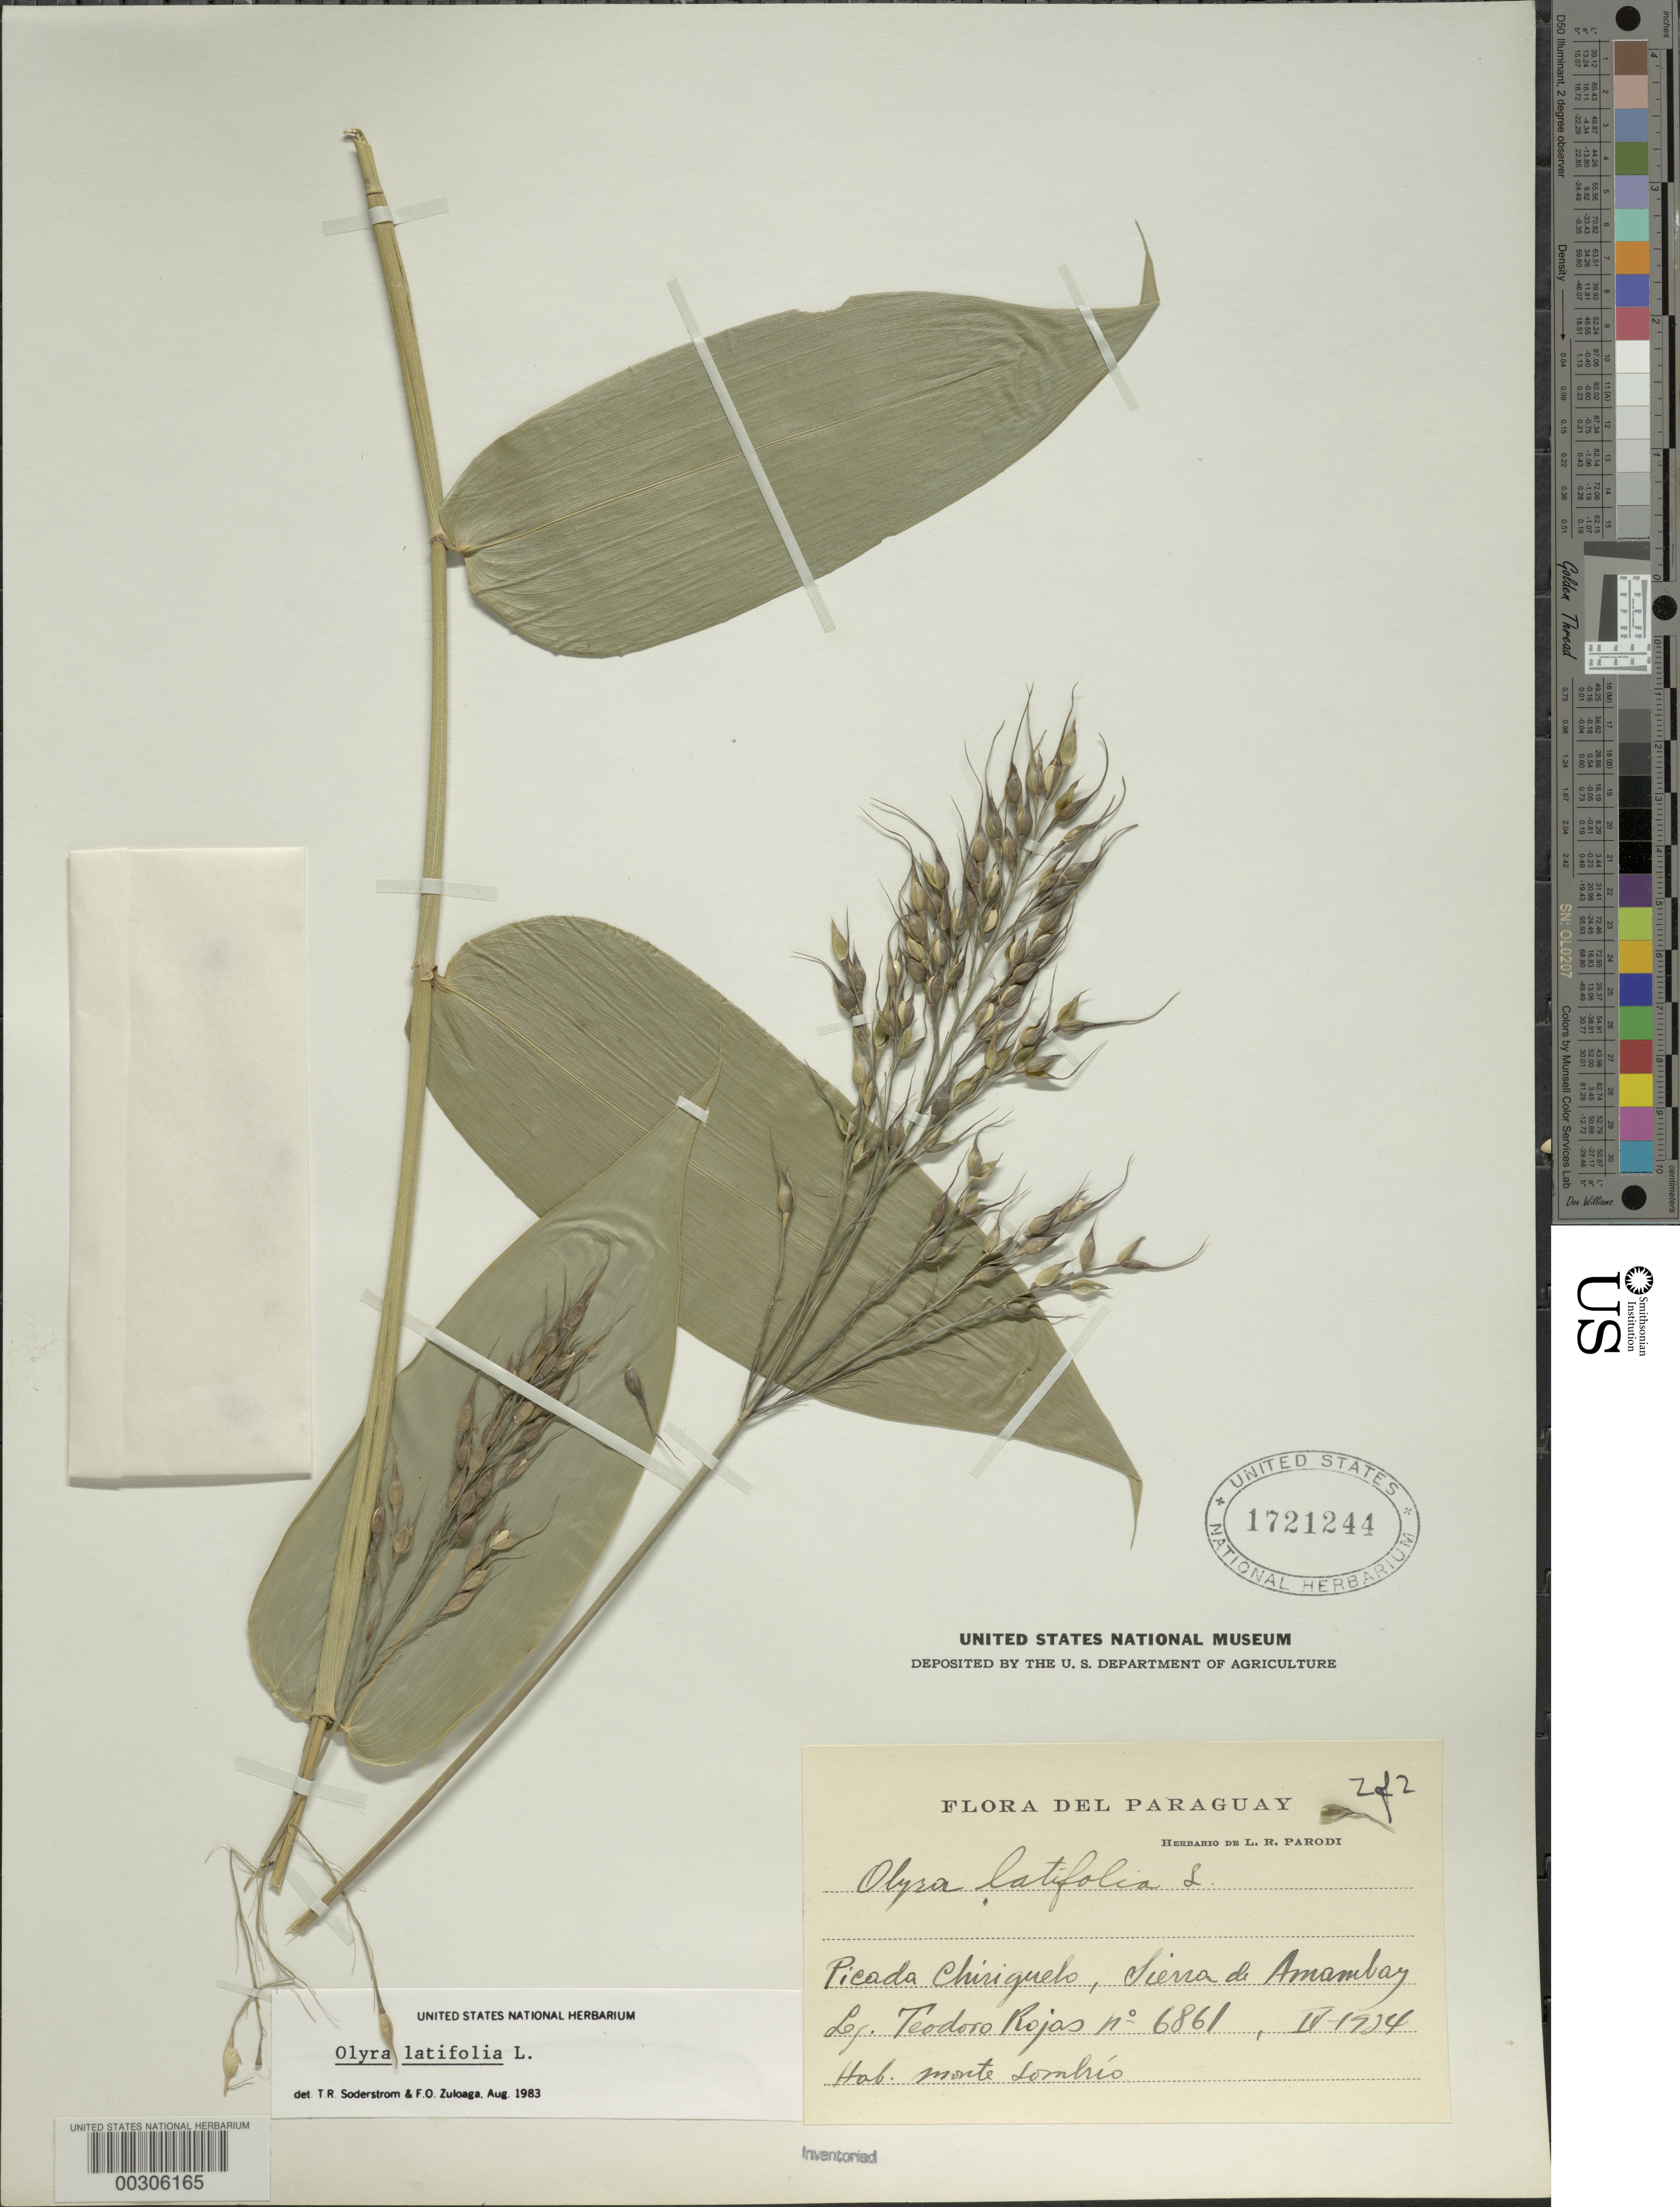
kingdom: Plantae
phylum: Tracheophyta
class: Liliopsida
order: Poales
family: Poaceae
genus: Olyra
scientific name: Olyra latifolia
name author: L.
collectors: T. Rojas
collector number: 6861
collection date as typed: Apr 1934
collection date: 1934-04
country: Paraguay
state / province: Amambay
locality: Picada chiriguelo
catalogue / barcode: US 1721244